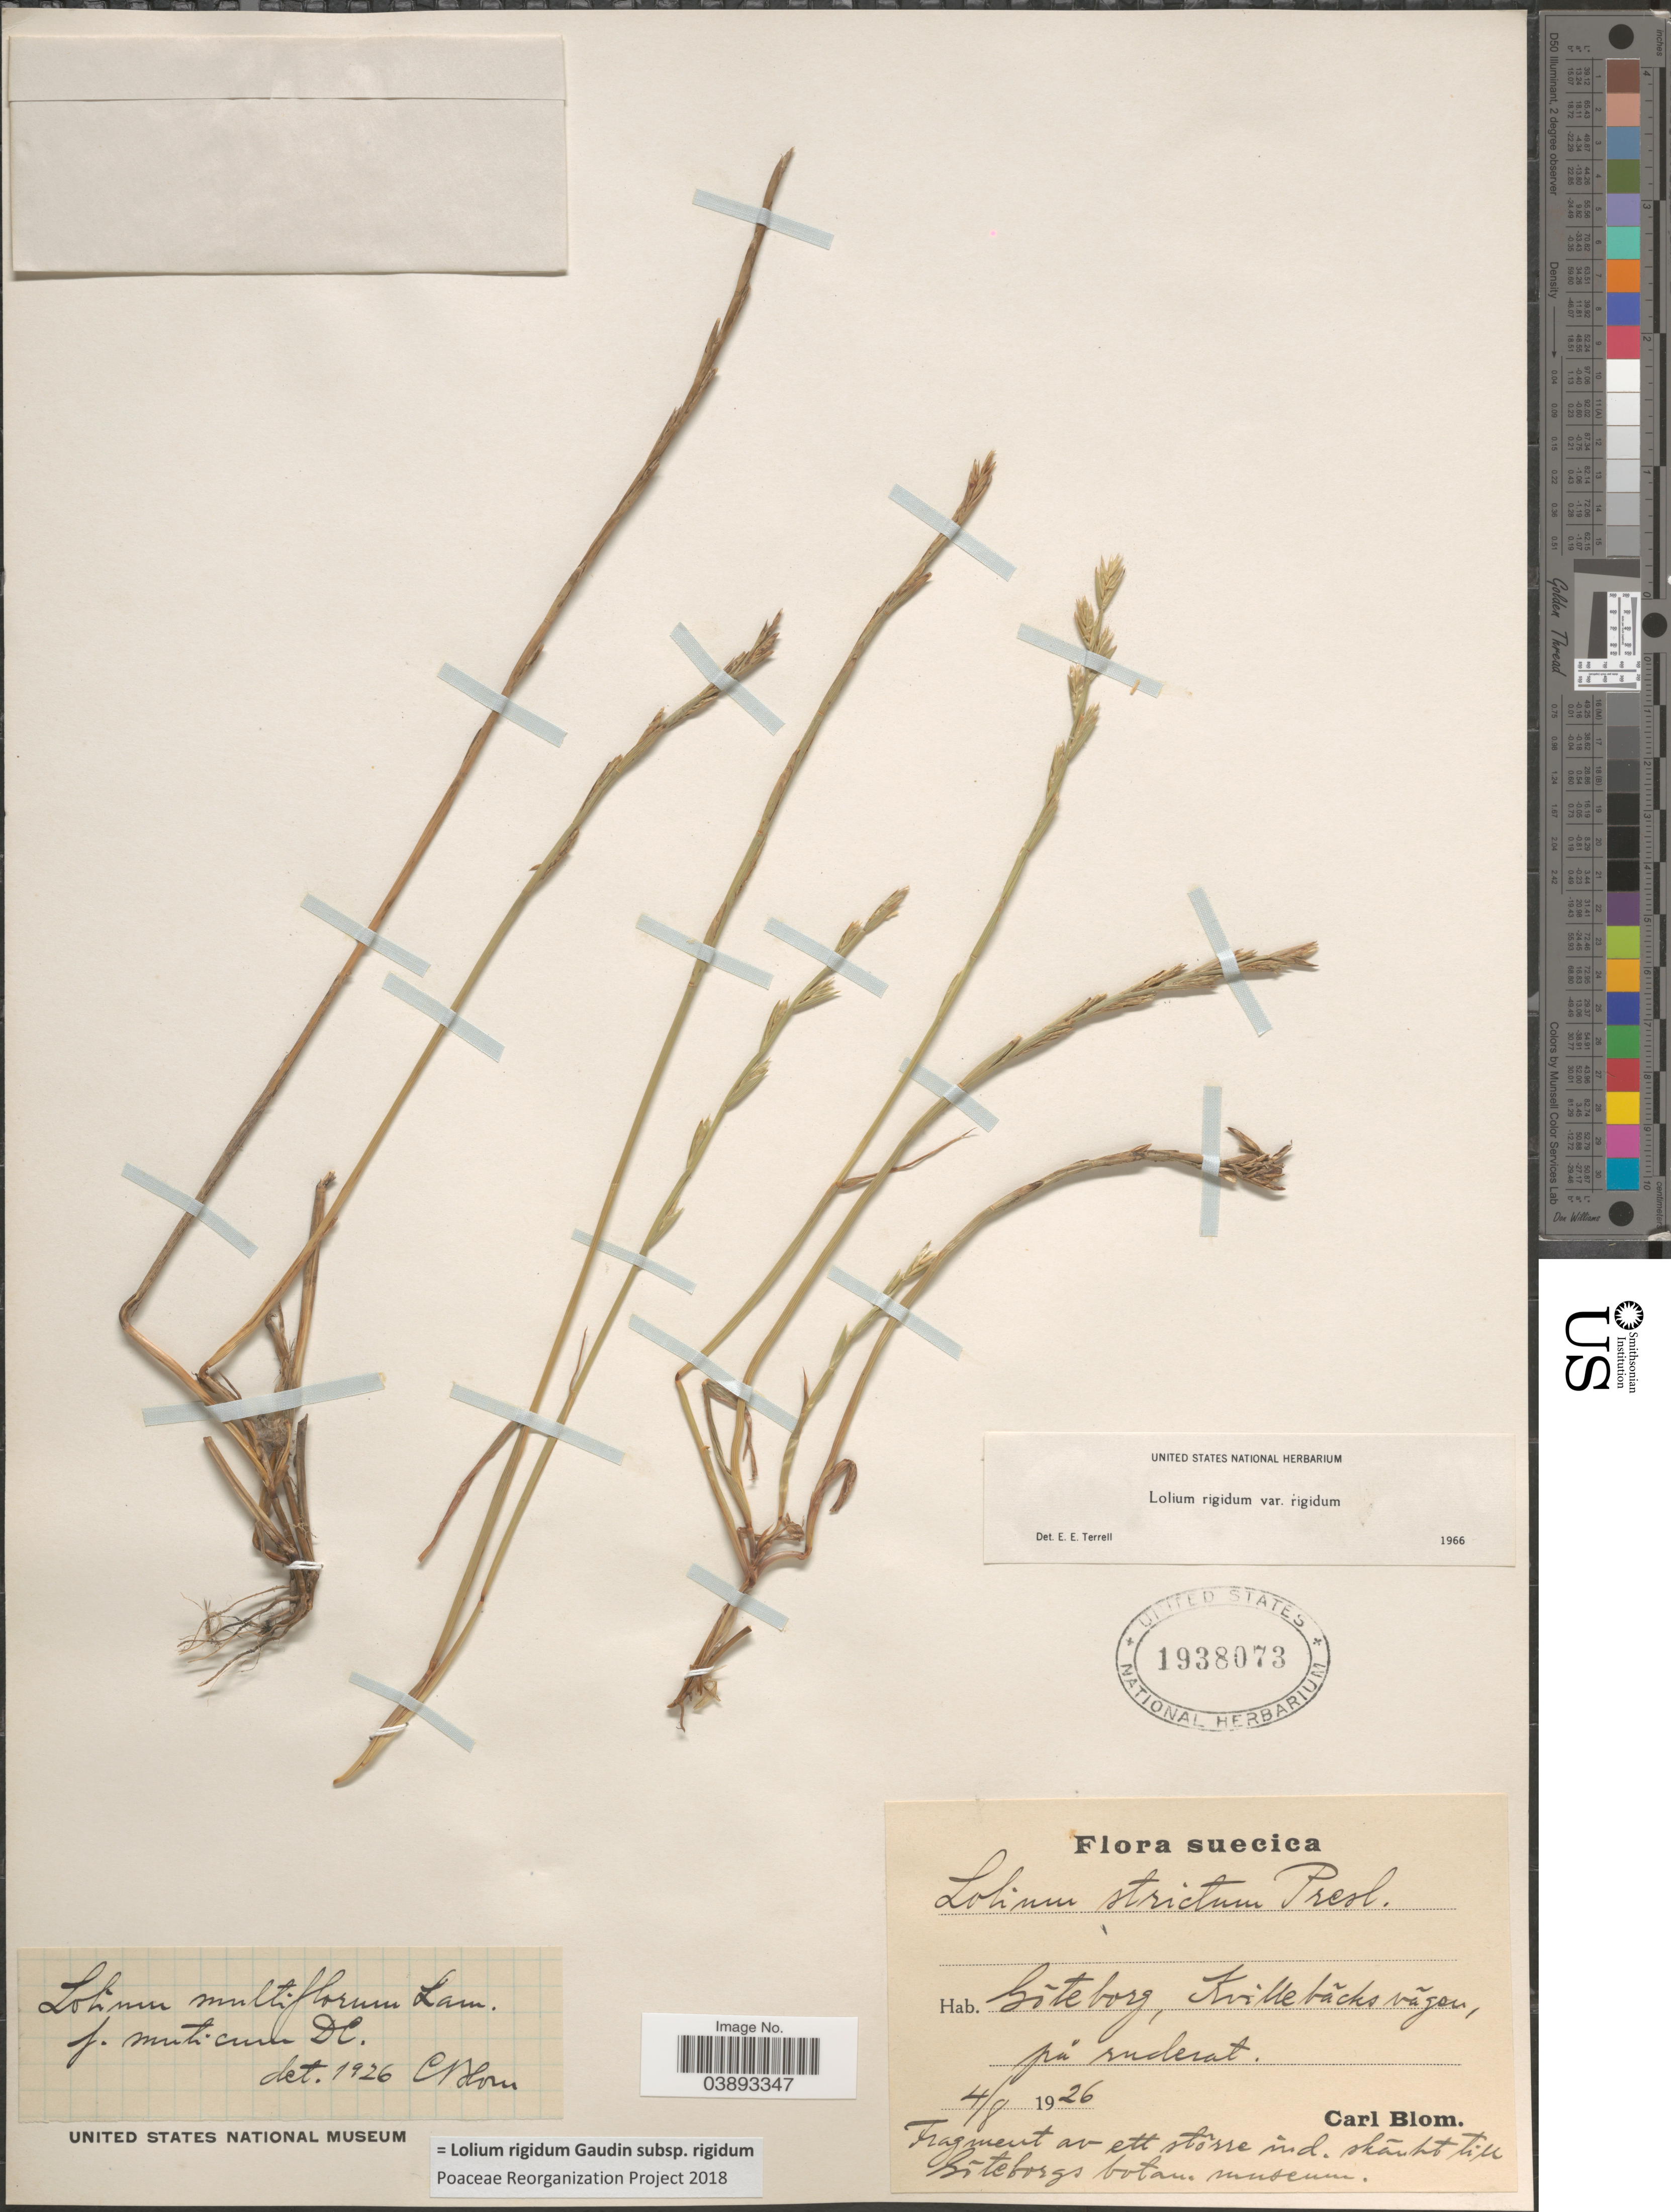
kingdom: Plantae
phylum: Tracheophyta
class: Liliopsida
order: Poales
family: Poaceae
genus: Lolium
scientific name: Lolium rigidum subsp. rigidum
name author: Gaudin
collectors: C. H. Blom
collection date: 1926-08-04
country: Sweden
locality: Suecica. Gõteborg, Kvillebäcksvägen, pa ruderat.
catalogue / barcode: US 1938073